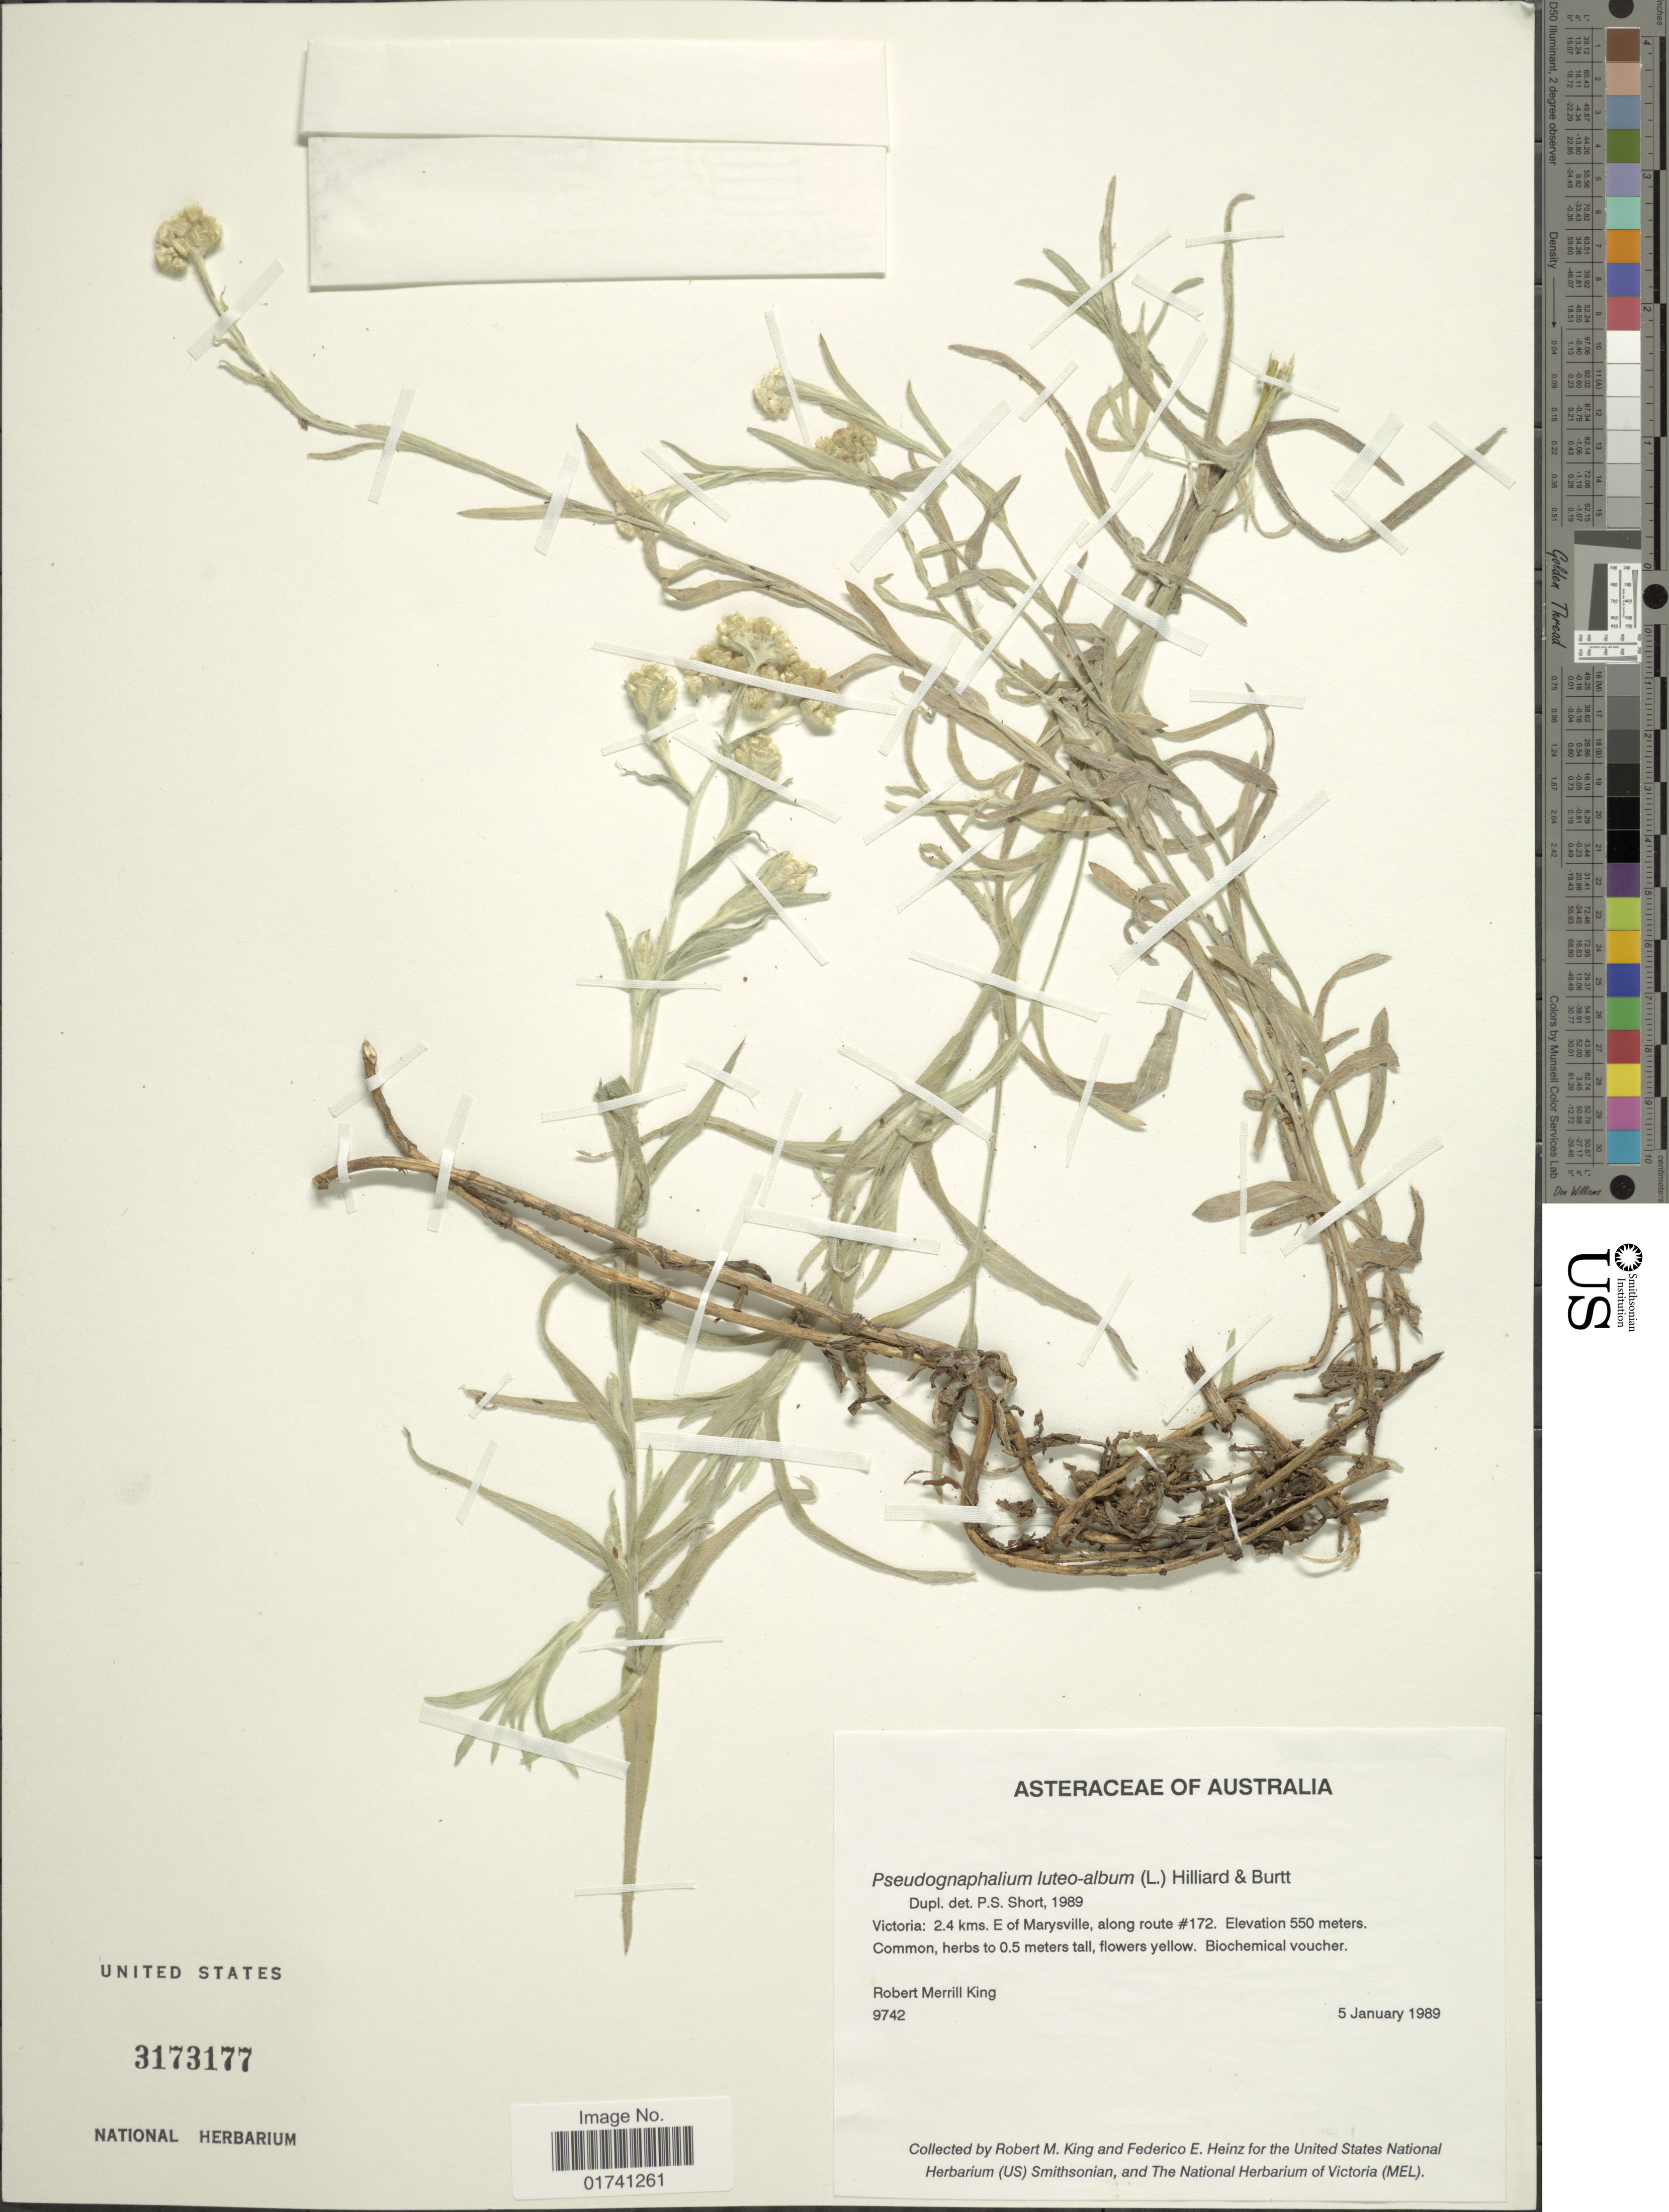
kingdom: Plantae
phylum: Tracheophyta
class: Magnoliopsida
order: Asterales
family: Asteraceae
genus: Laphangium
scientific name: Laphangium luteoalbum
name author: (L.) Tzvelev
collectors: R. M. King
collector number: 9742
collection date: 1989-01-05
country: Australia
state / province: Victoria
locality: Victoria: 2.4 kms. E of Marysville, along route #172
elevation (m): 550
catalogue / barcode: US 3173177